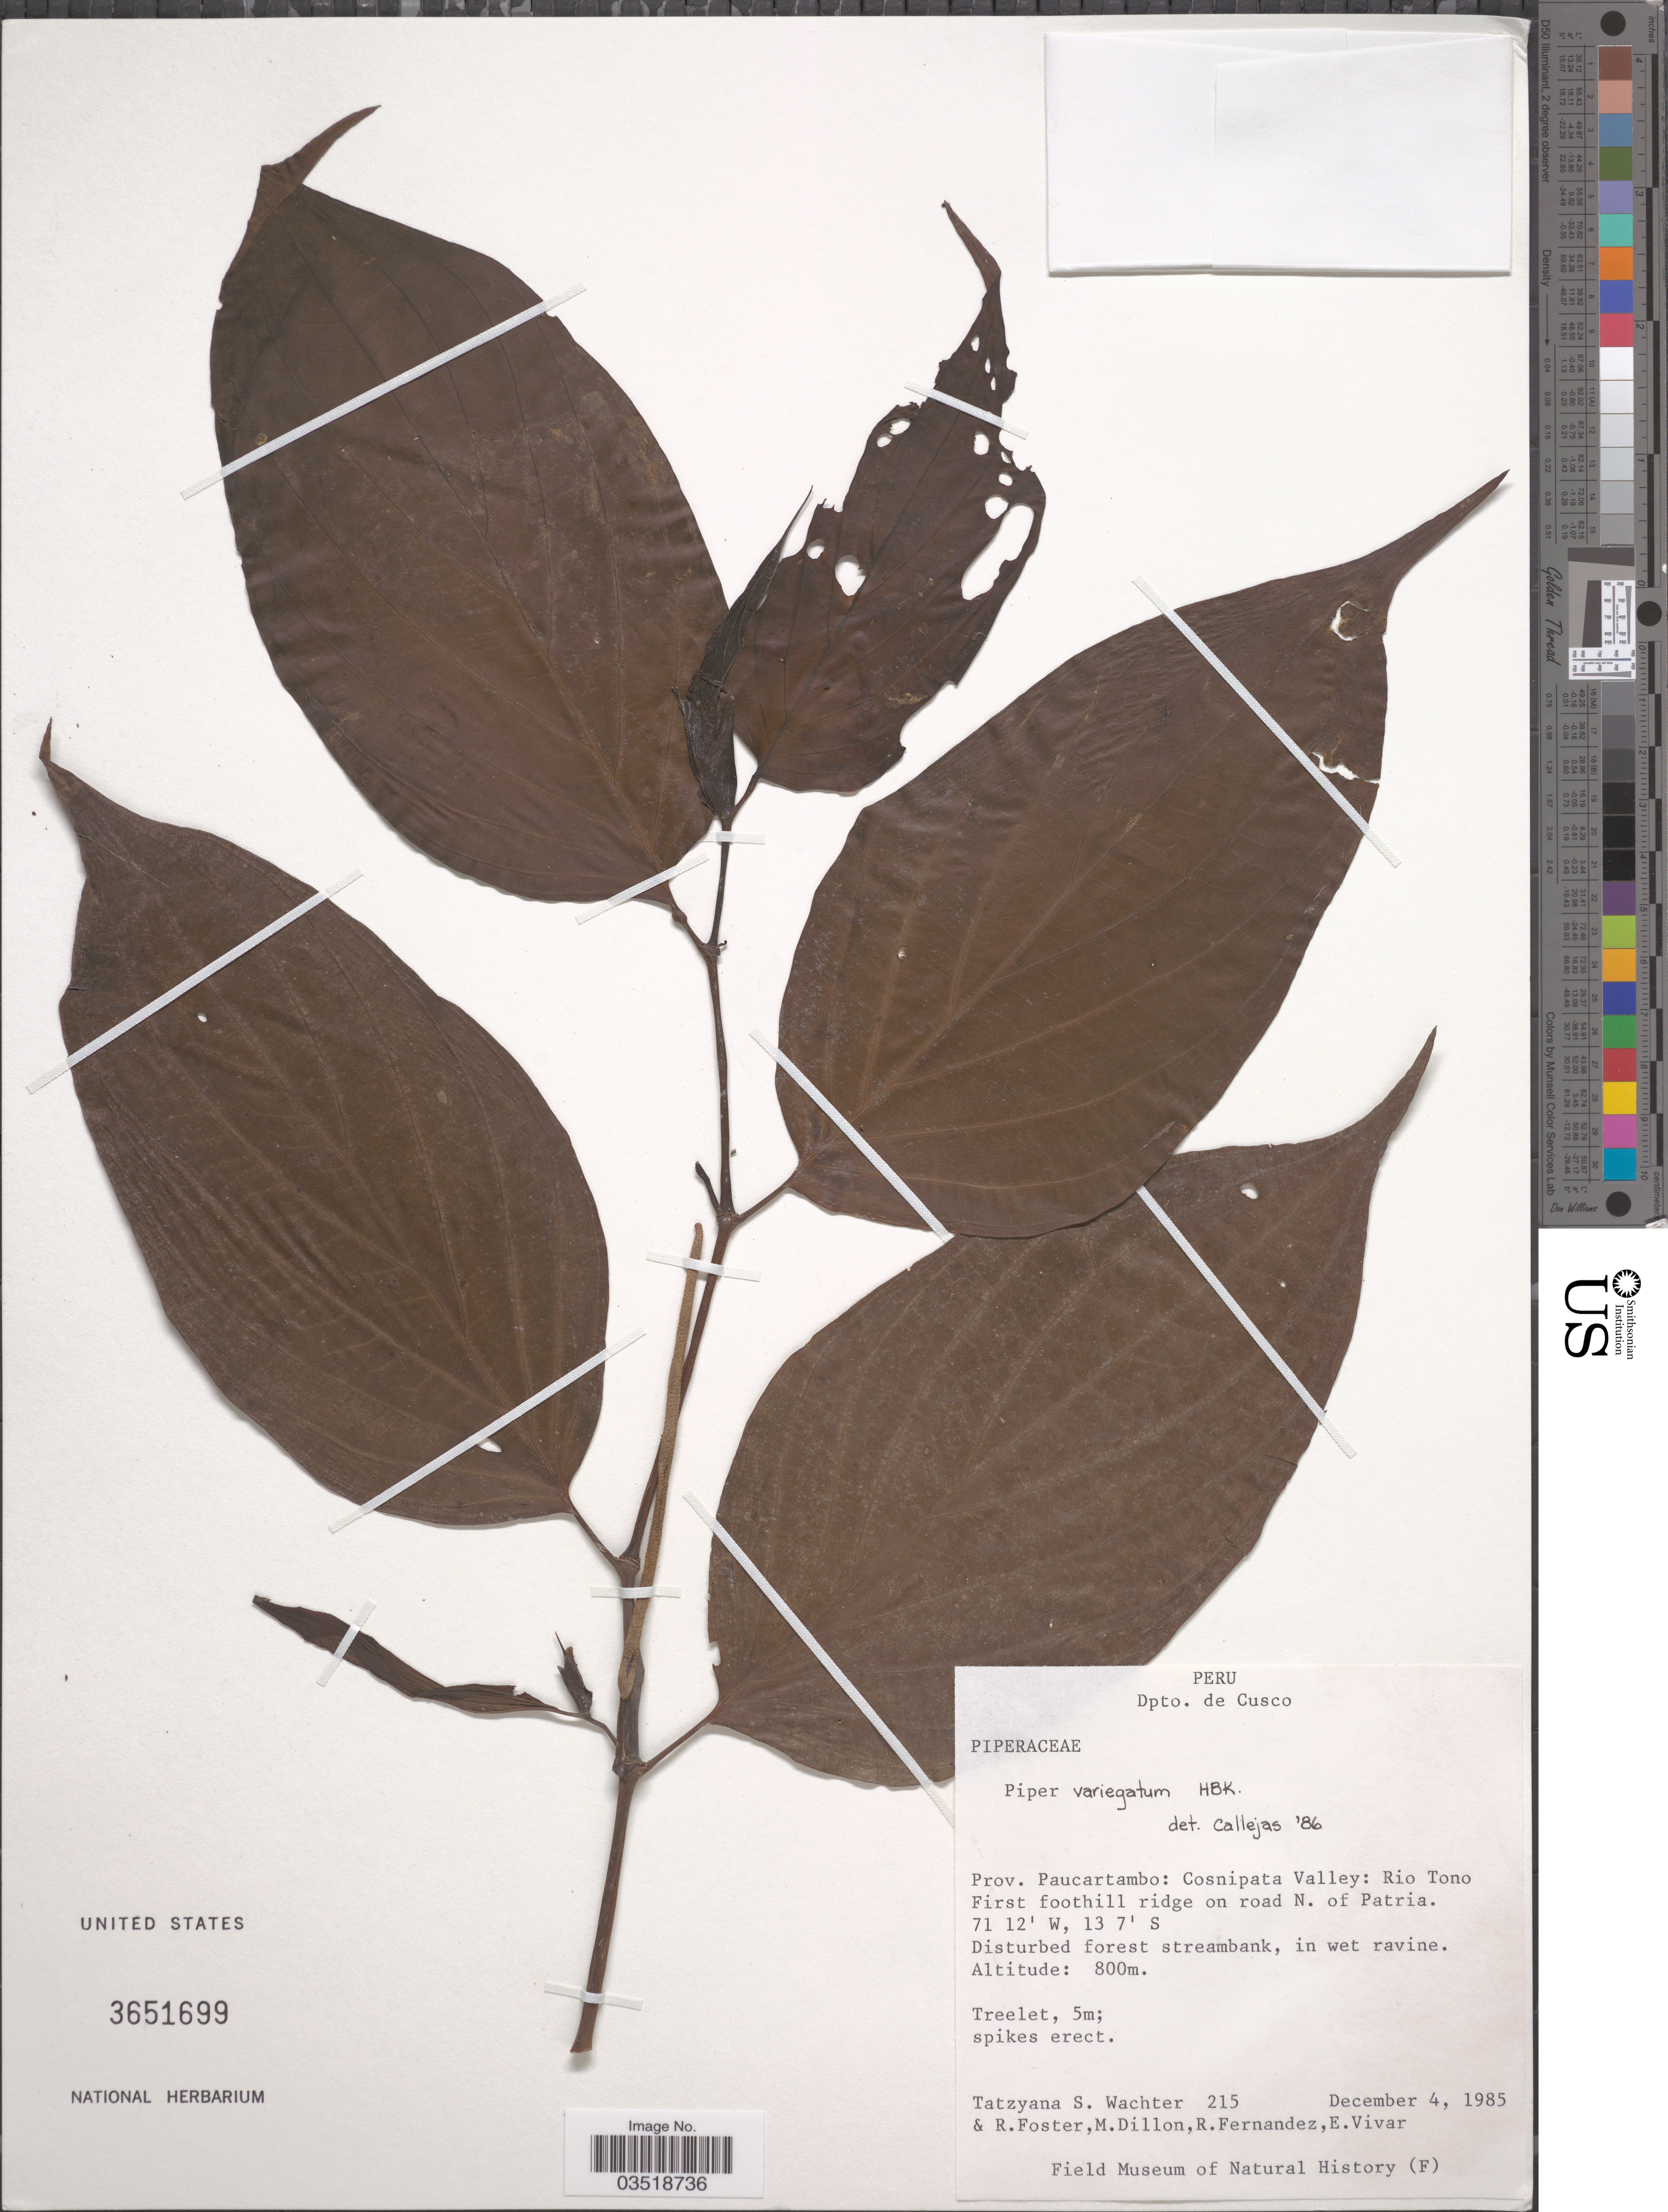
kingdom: Plantae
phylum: Tracheophyta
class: Magnoliopsida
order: Piperales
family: Piperaceae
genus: Piper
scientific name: Piper variegatum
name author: Kunth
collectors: T. Wachter, R. Foster, M. O. Dillon, R. Fernandez & E. Vivar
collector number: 215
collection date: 1985-12-04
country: Peru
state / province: Cusco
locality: Dpto. de Cusco. Prov. Paucartambo: Cosnipata Valley: Rio Tono First foothill ridge on road N. of Patria.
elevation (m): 800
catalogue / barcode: US 3651699